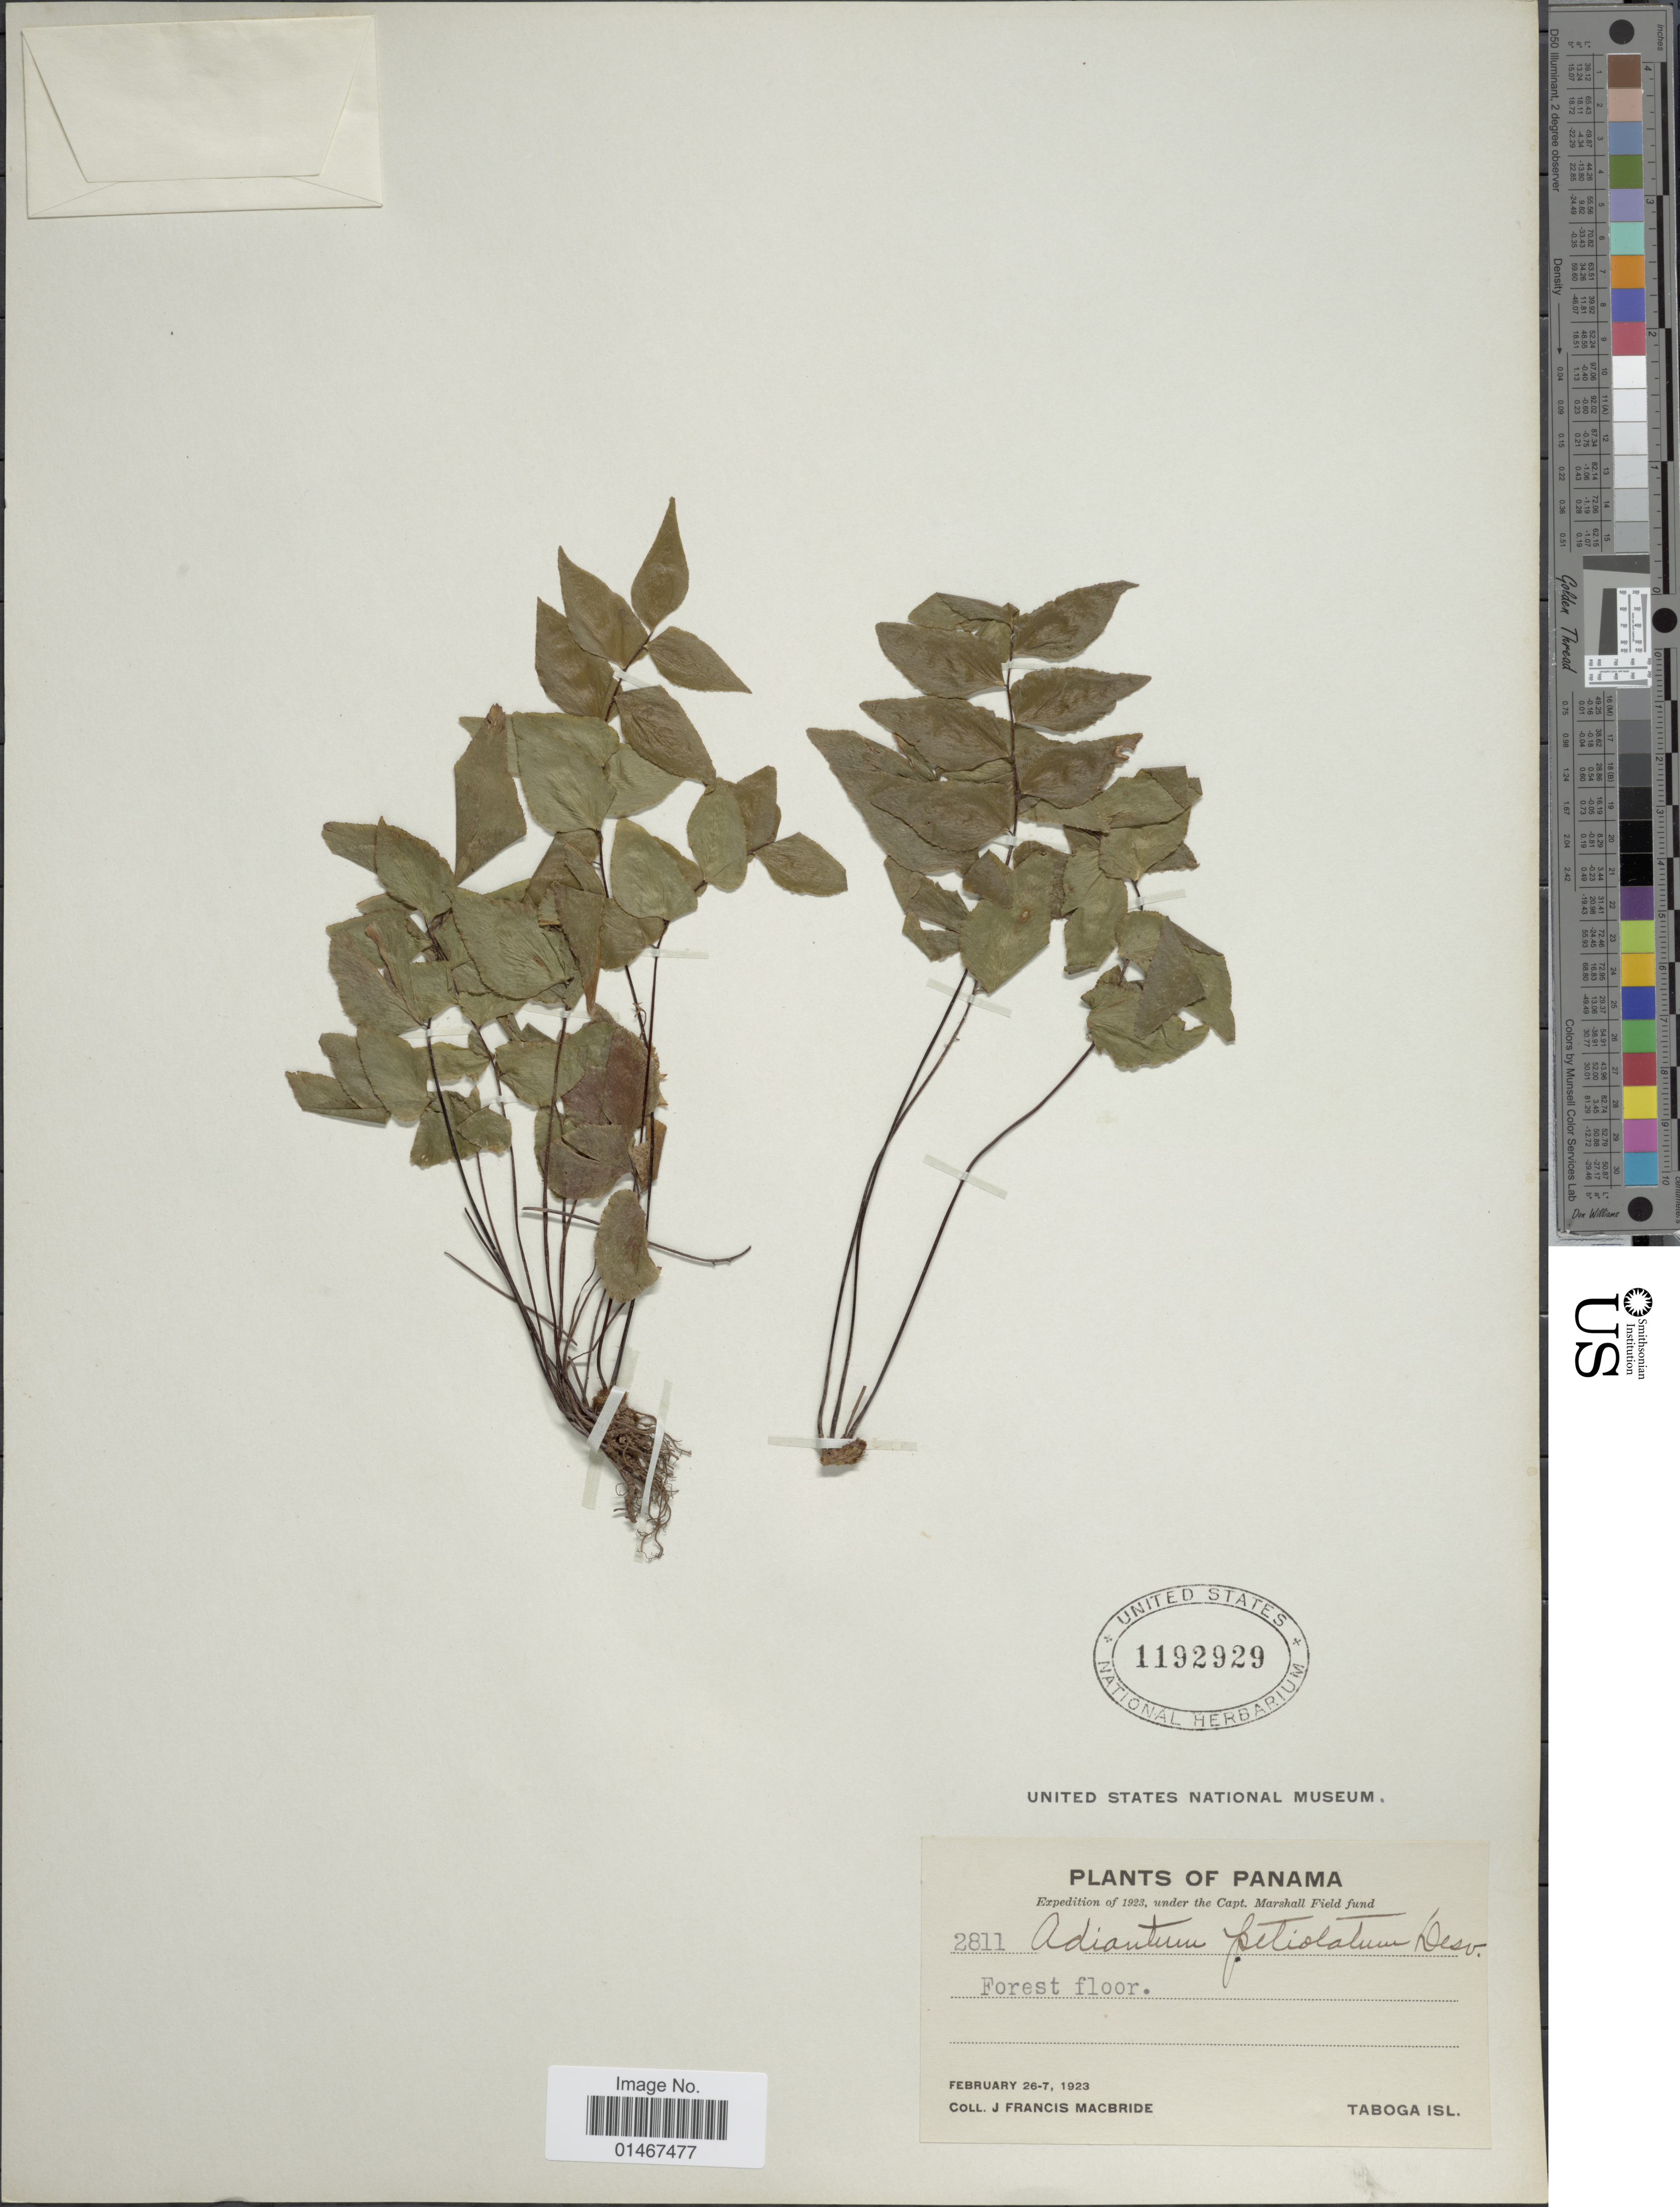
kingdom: Plantae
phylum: Tracheophyta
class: Polypodiopsida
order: Polypodiales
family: Pteridaceae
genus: Adiantum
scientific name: Adiantum petiolatum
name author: Desv.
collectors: J. F. Macbride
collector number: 2811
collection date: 1923-02-07/1923-02-26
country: Panama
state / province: Panamá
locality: Taboga Isl.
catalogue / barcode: US 1192929